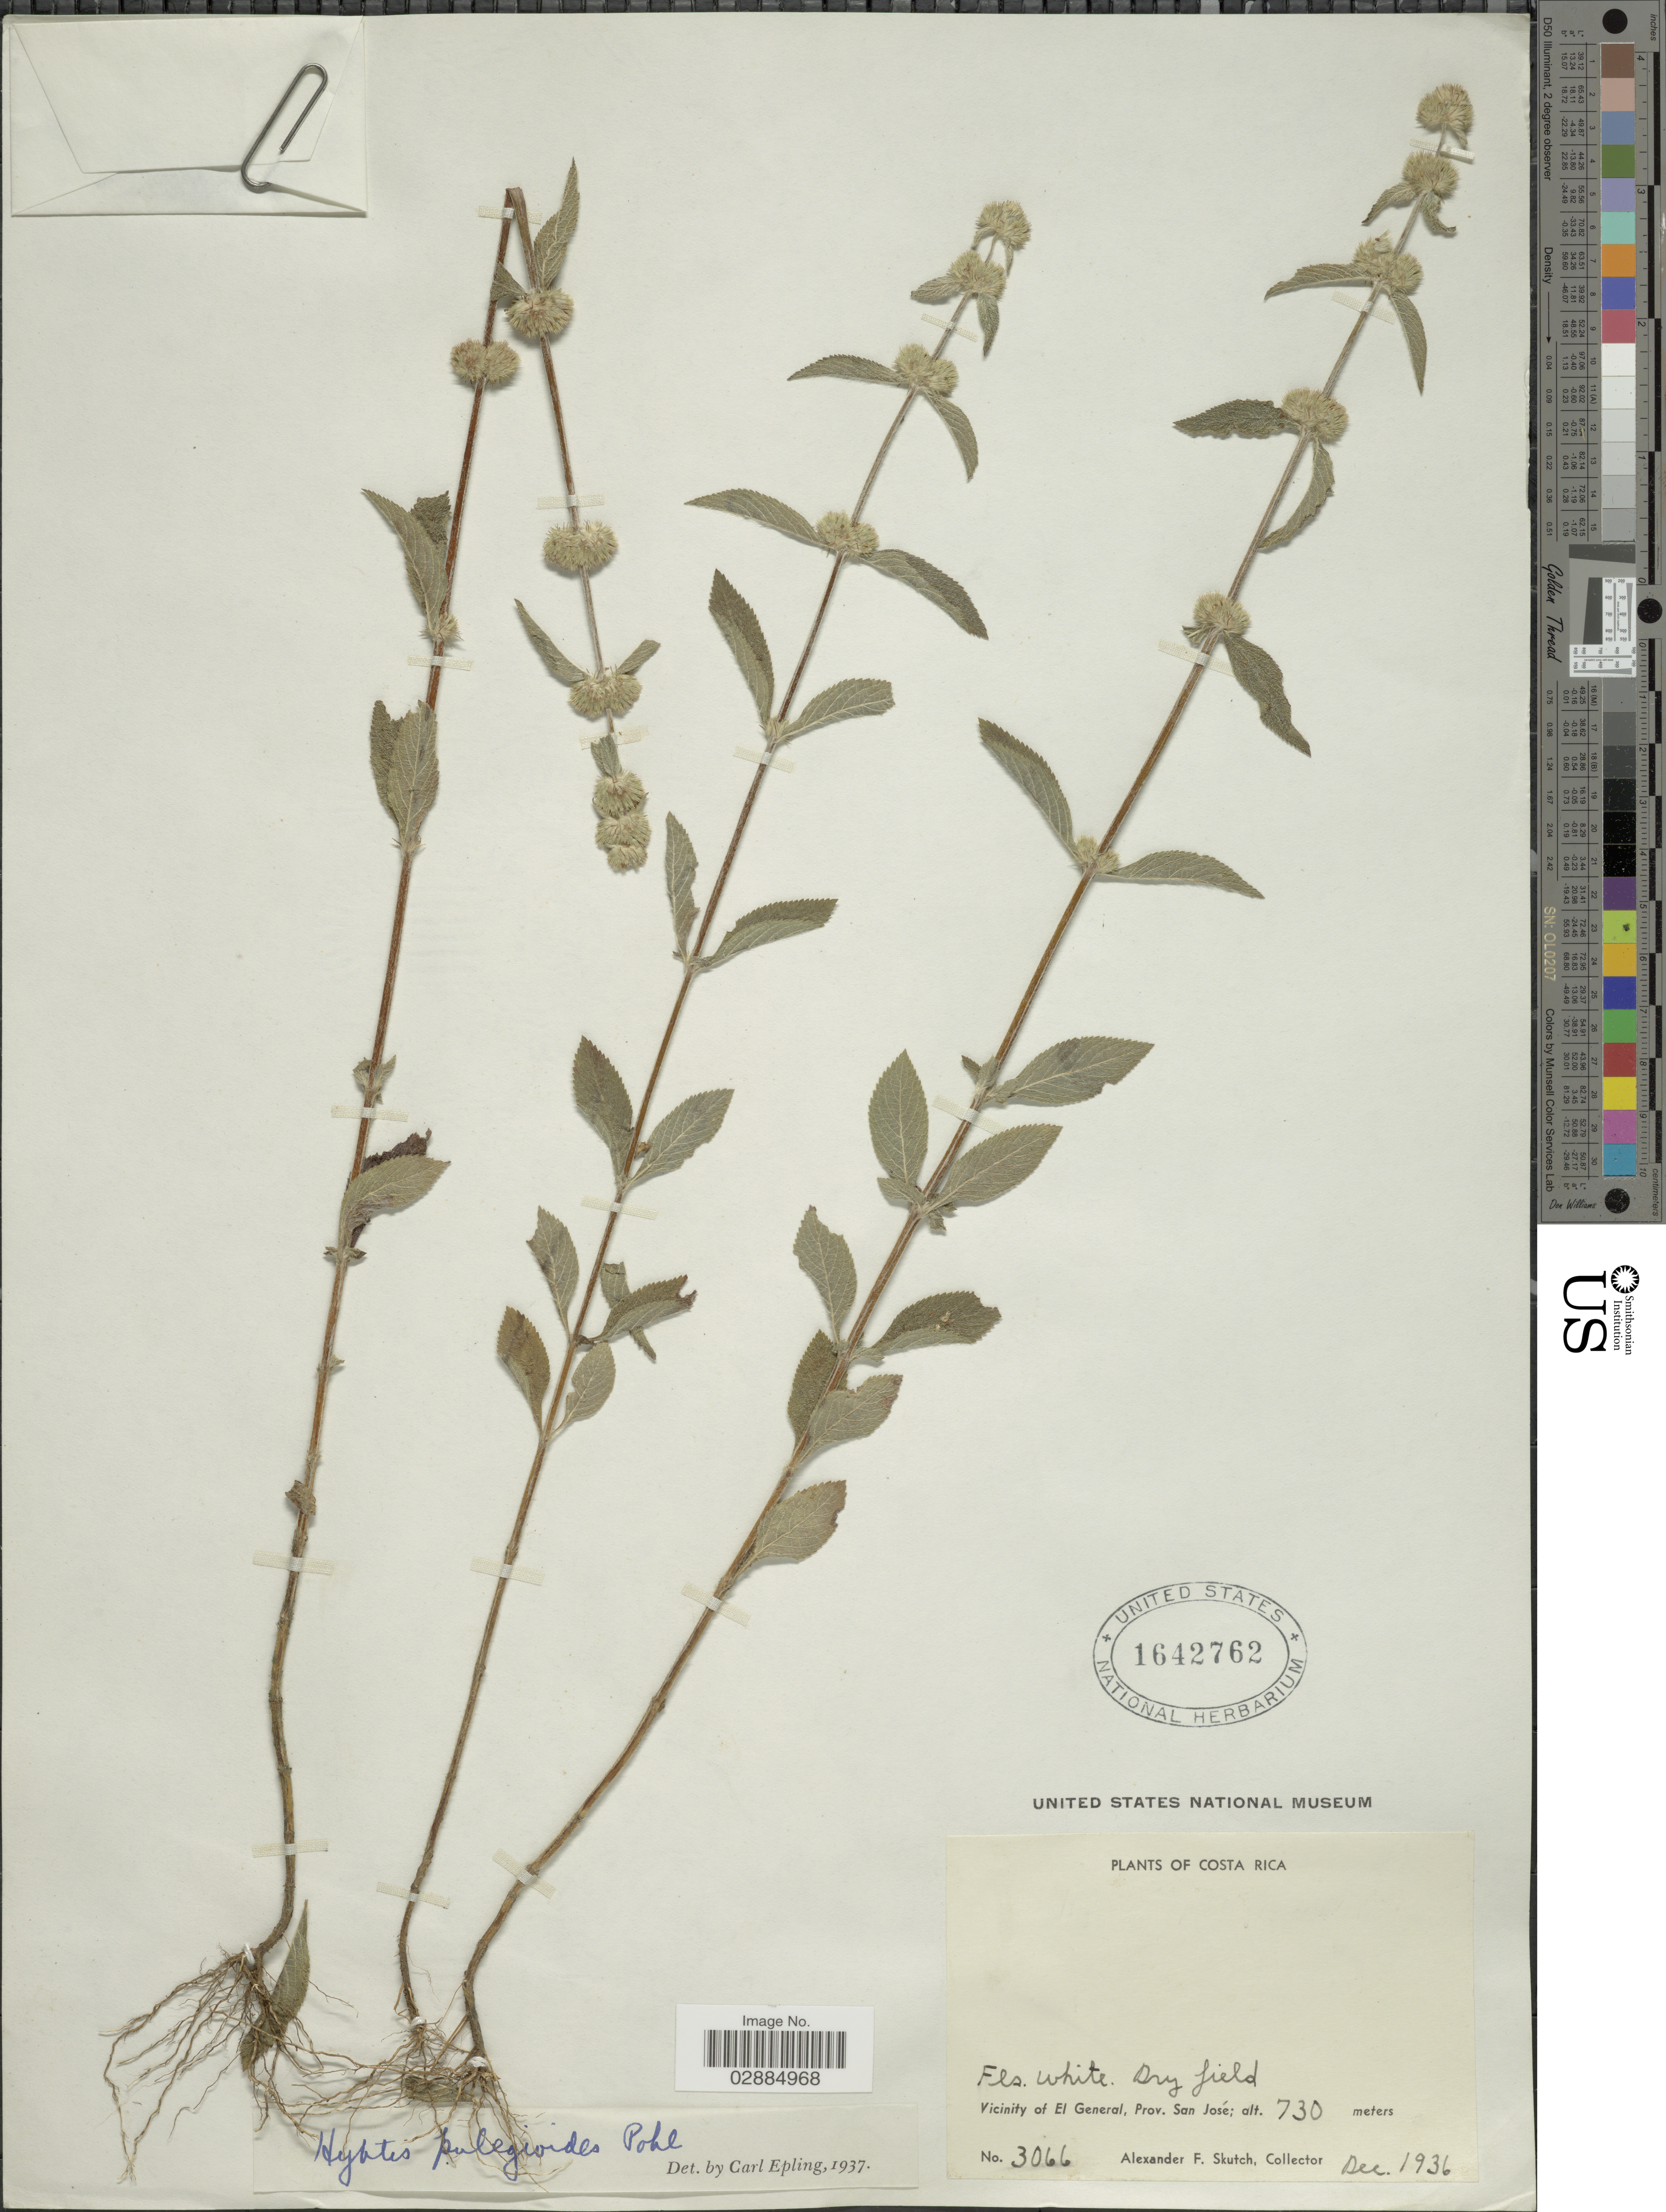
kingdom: Plantae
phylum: Tracheophyta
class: Magnoliopsida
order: Lamiales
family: Lamiaceae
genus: Hyptis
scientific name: Hyptis pulegioides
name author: Pohl ex Benth.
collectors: A. F. Skutch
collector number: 3066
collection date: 1936-12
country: Costa Rica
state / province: San José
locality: Vicinity of El General, Prov. San José.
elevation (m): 730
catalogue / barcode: US 1642762